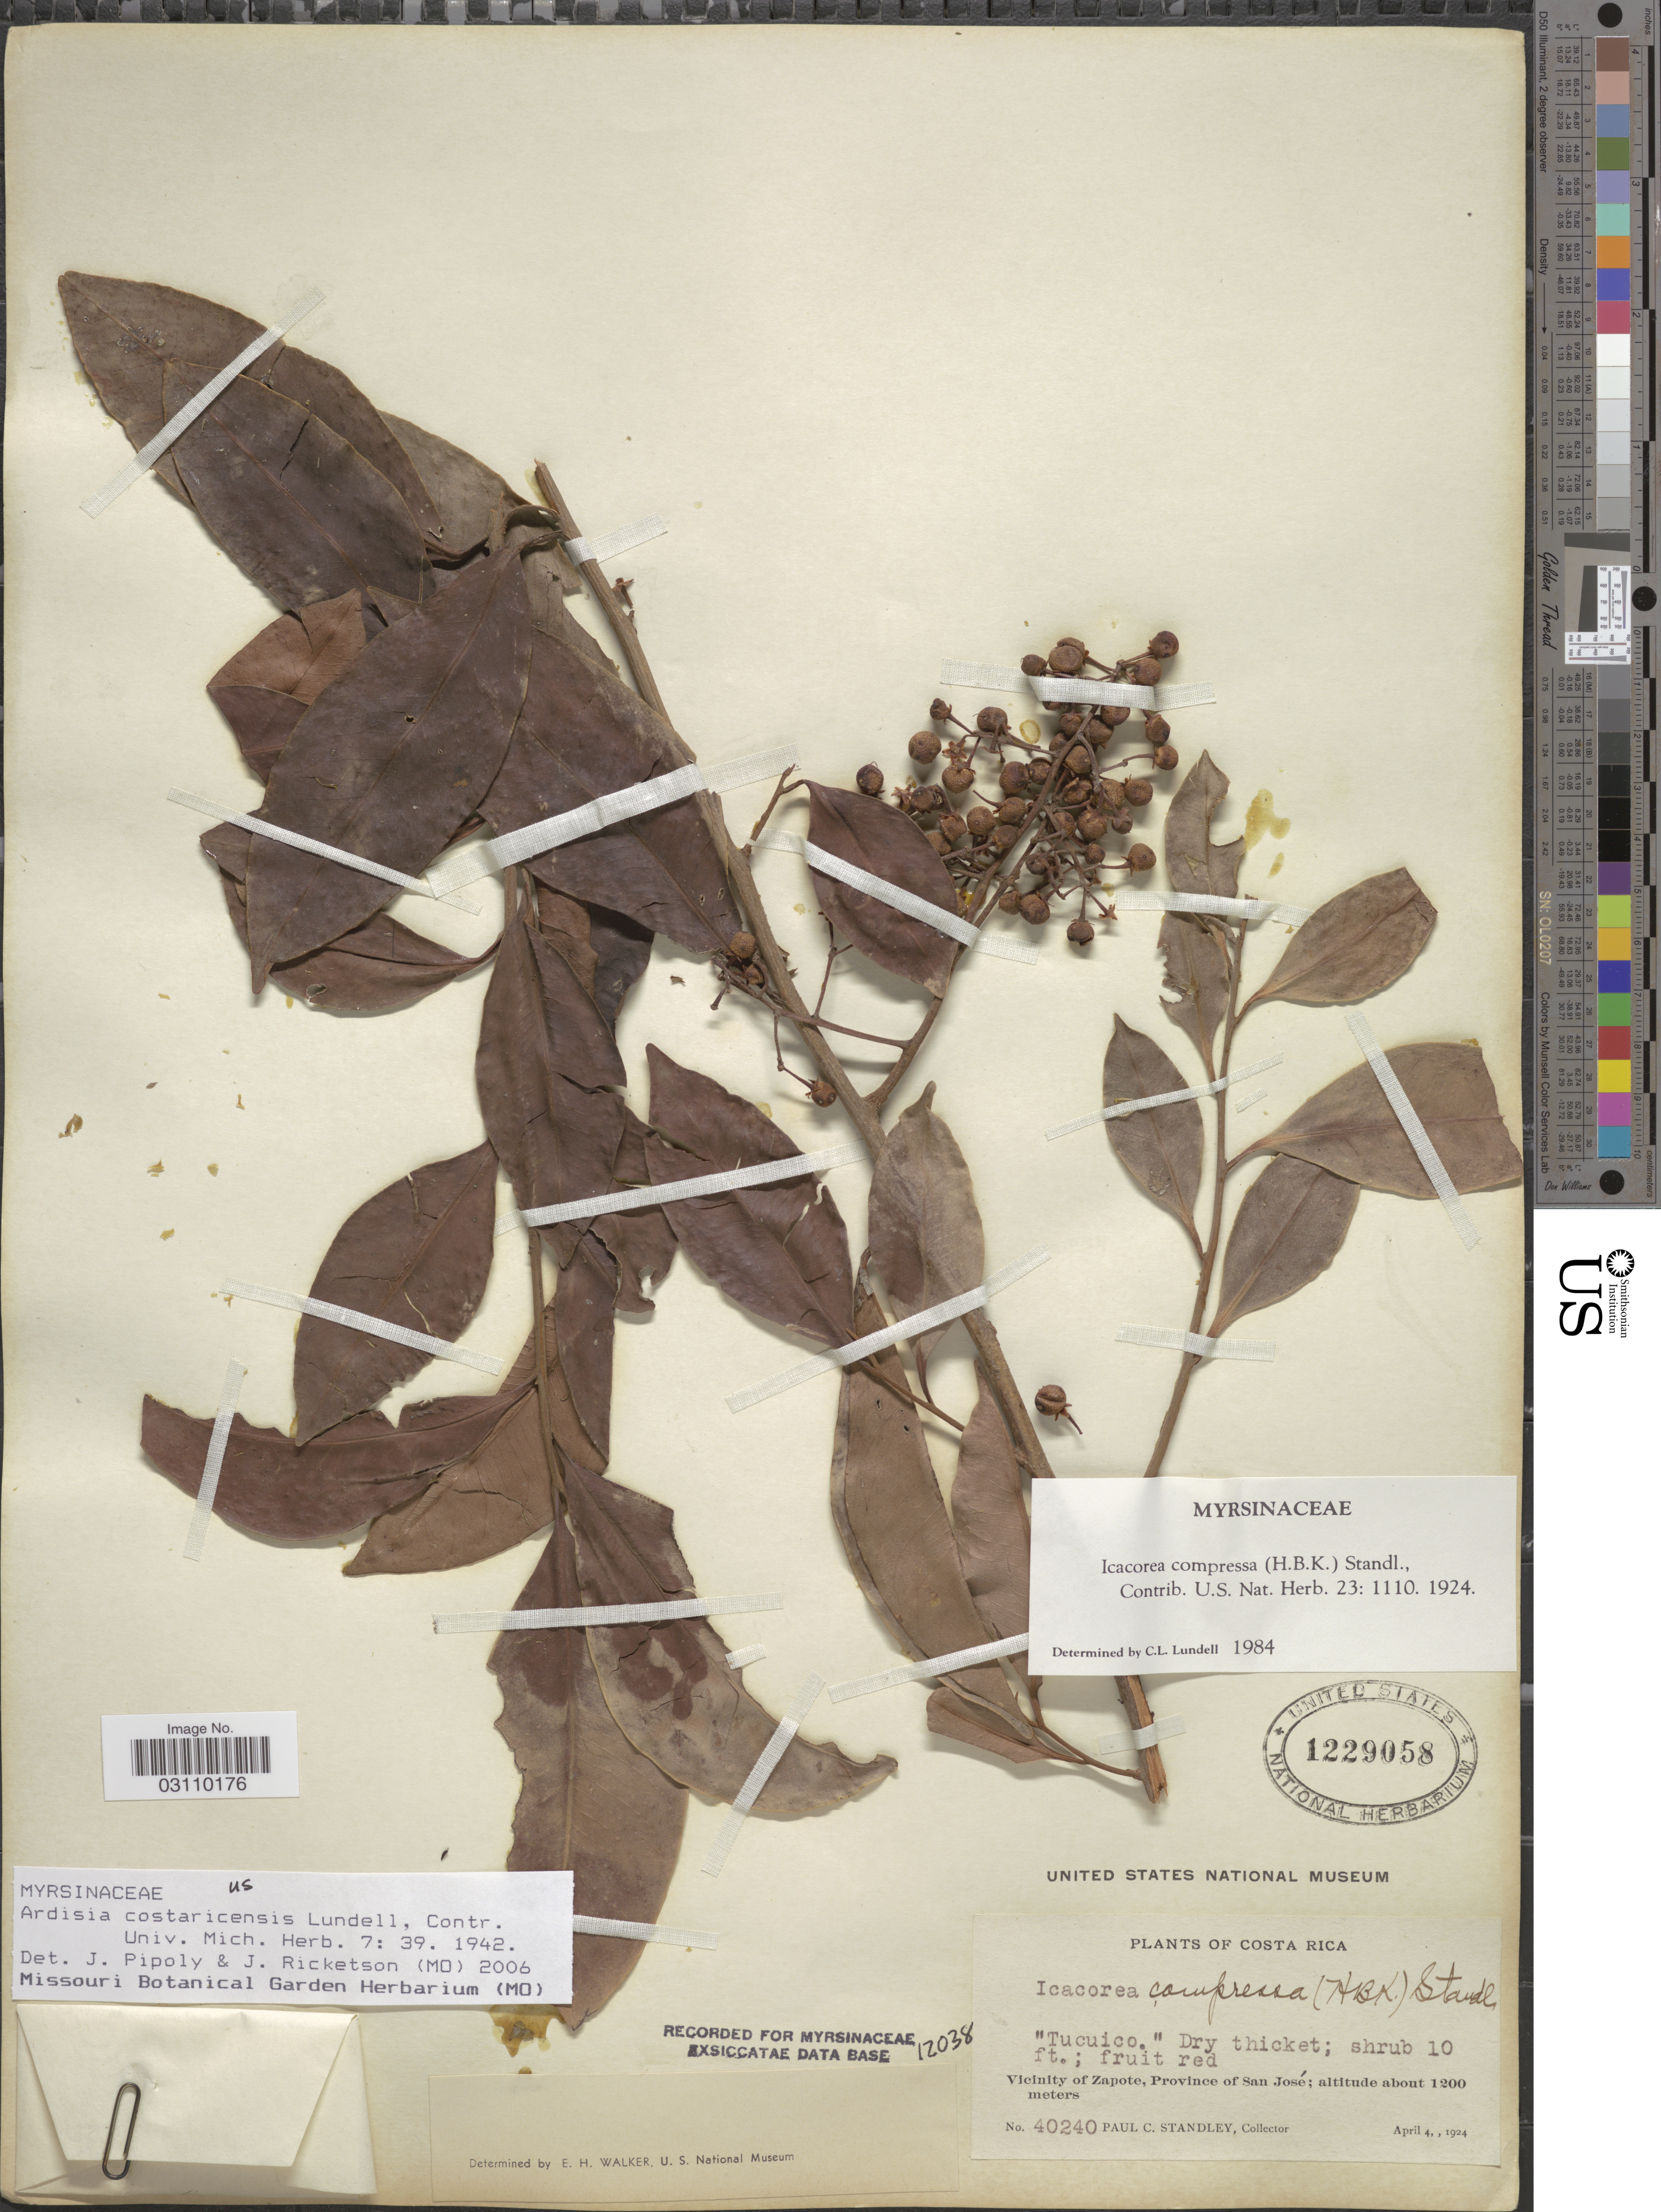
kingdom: Plantae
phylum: Tracheophyta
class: Magnoliopsida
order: Ericales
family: Primulaceae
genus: Ardisia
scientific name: Ardisia costaricensis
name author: Lundell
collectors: P. C. Standley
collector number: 40240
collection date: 1924-04-04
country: Costa Rica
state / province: San José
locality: Vicinity of Zapote.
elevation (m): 1200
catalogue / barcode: US 1229058